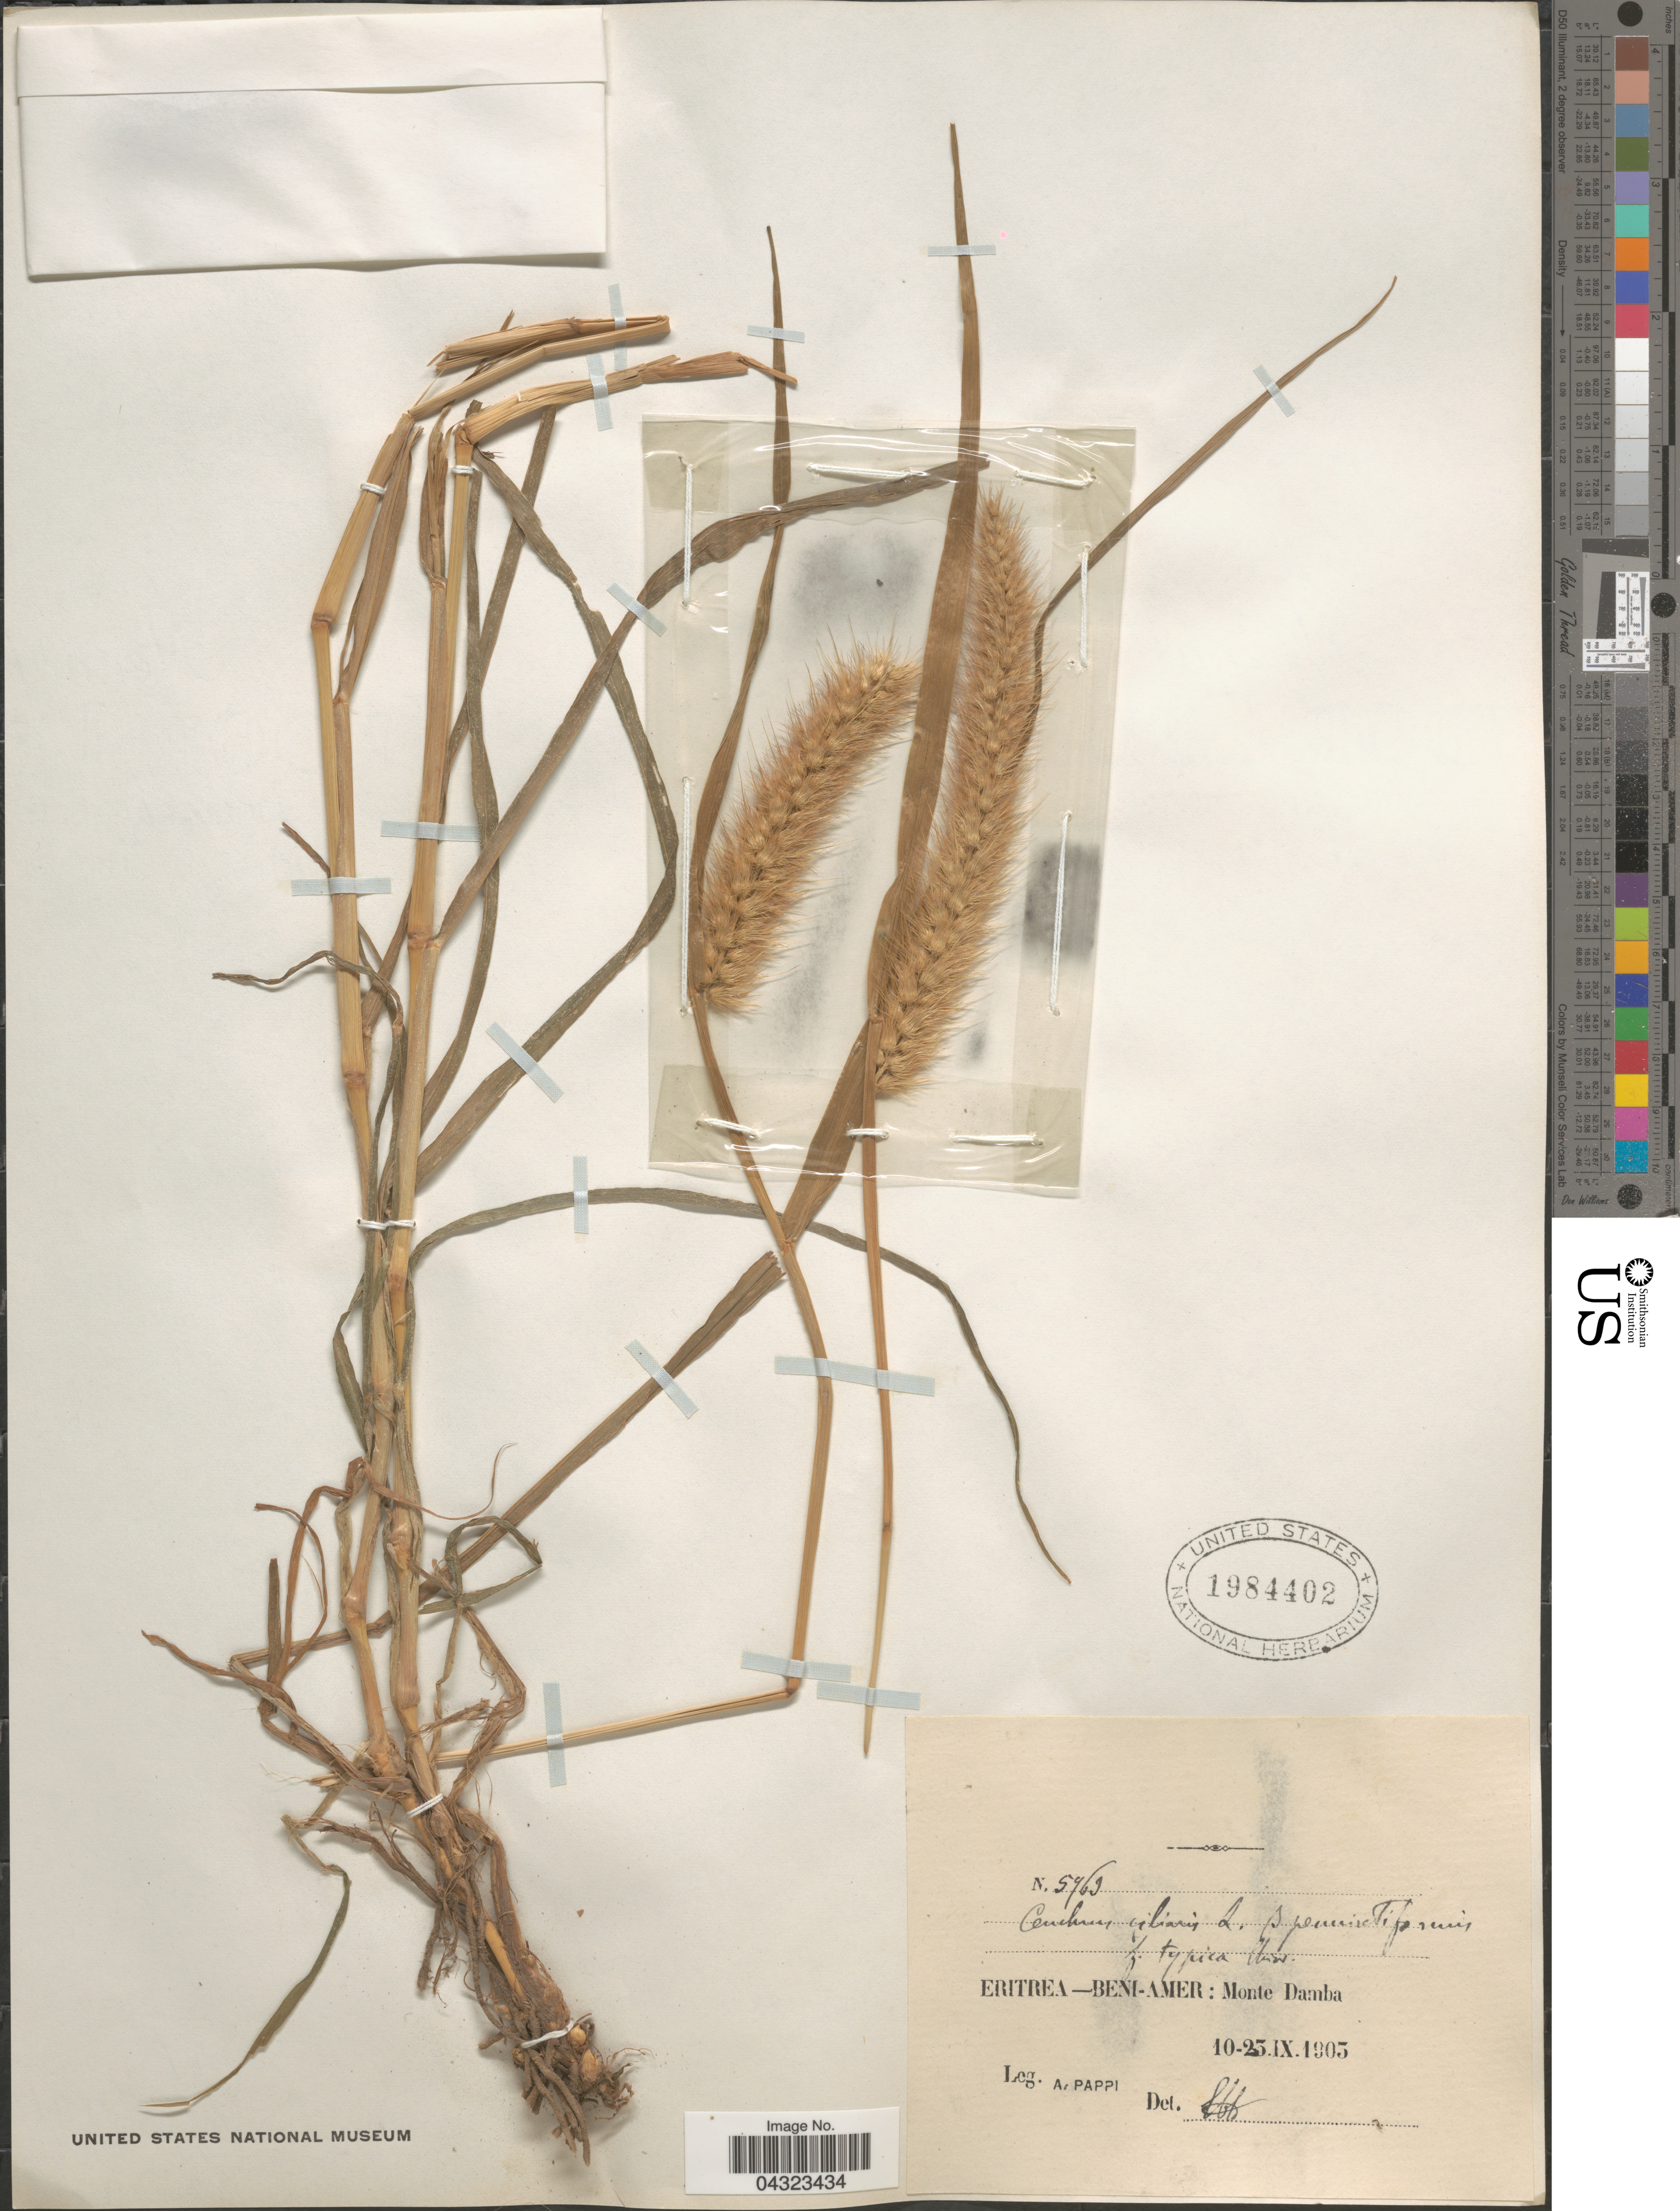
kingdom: Plantae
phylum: Tracheophyta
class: Liliopsida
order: Poales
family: Poaceae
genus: Cenchrus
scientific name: Cenchrus ciliaris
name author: L.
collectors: A. Pappi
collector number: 5963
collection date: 1905-09-10/1905-09-25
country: Eritrea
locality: Beni-Amer: Monte Damba.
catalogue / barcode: US 1984402